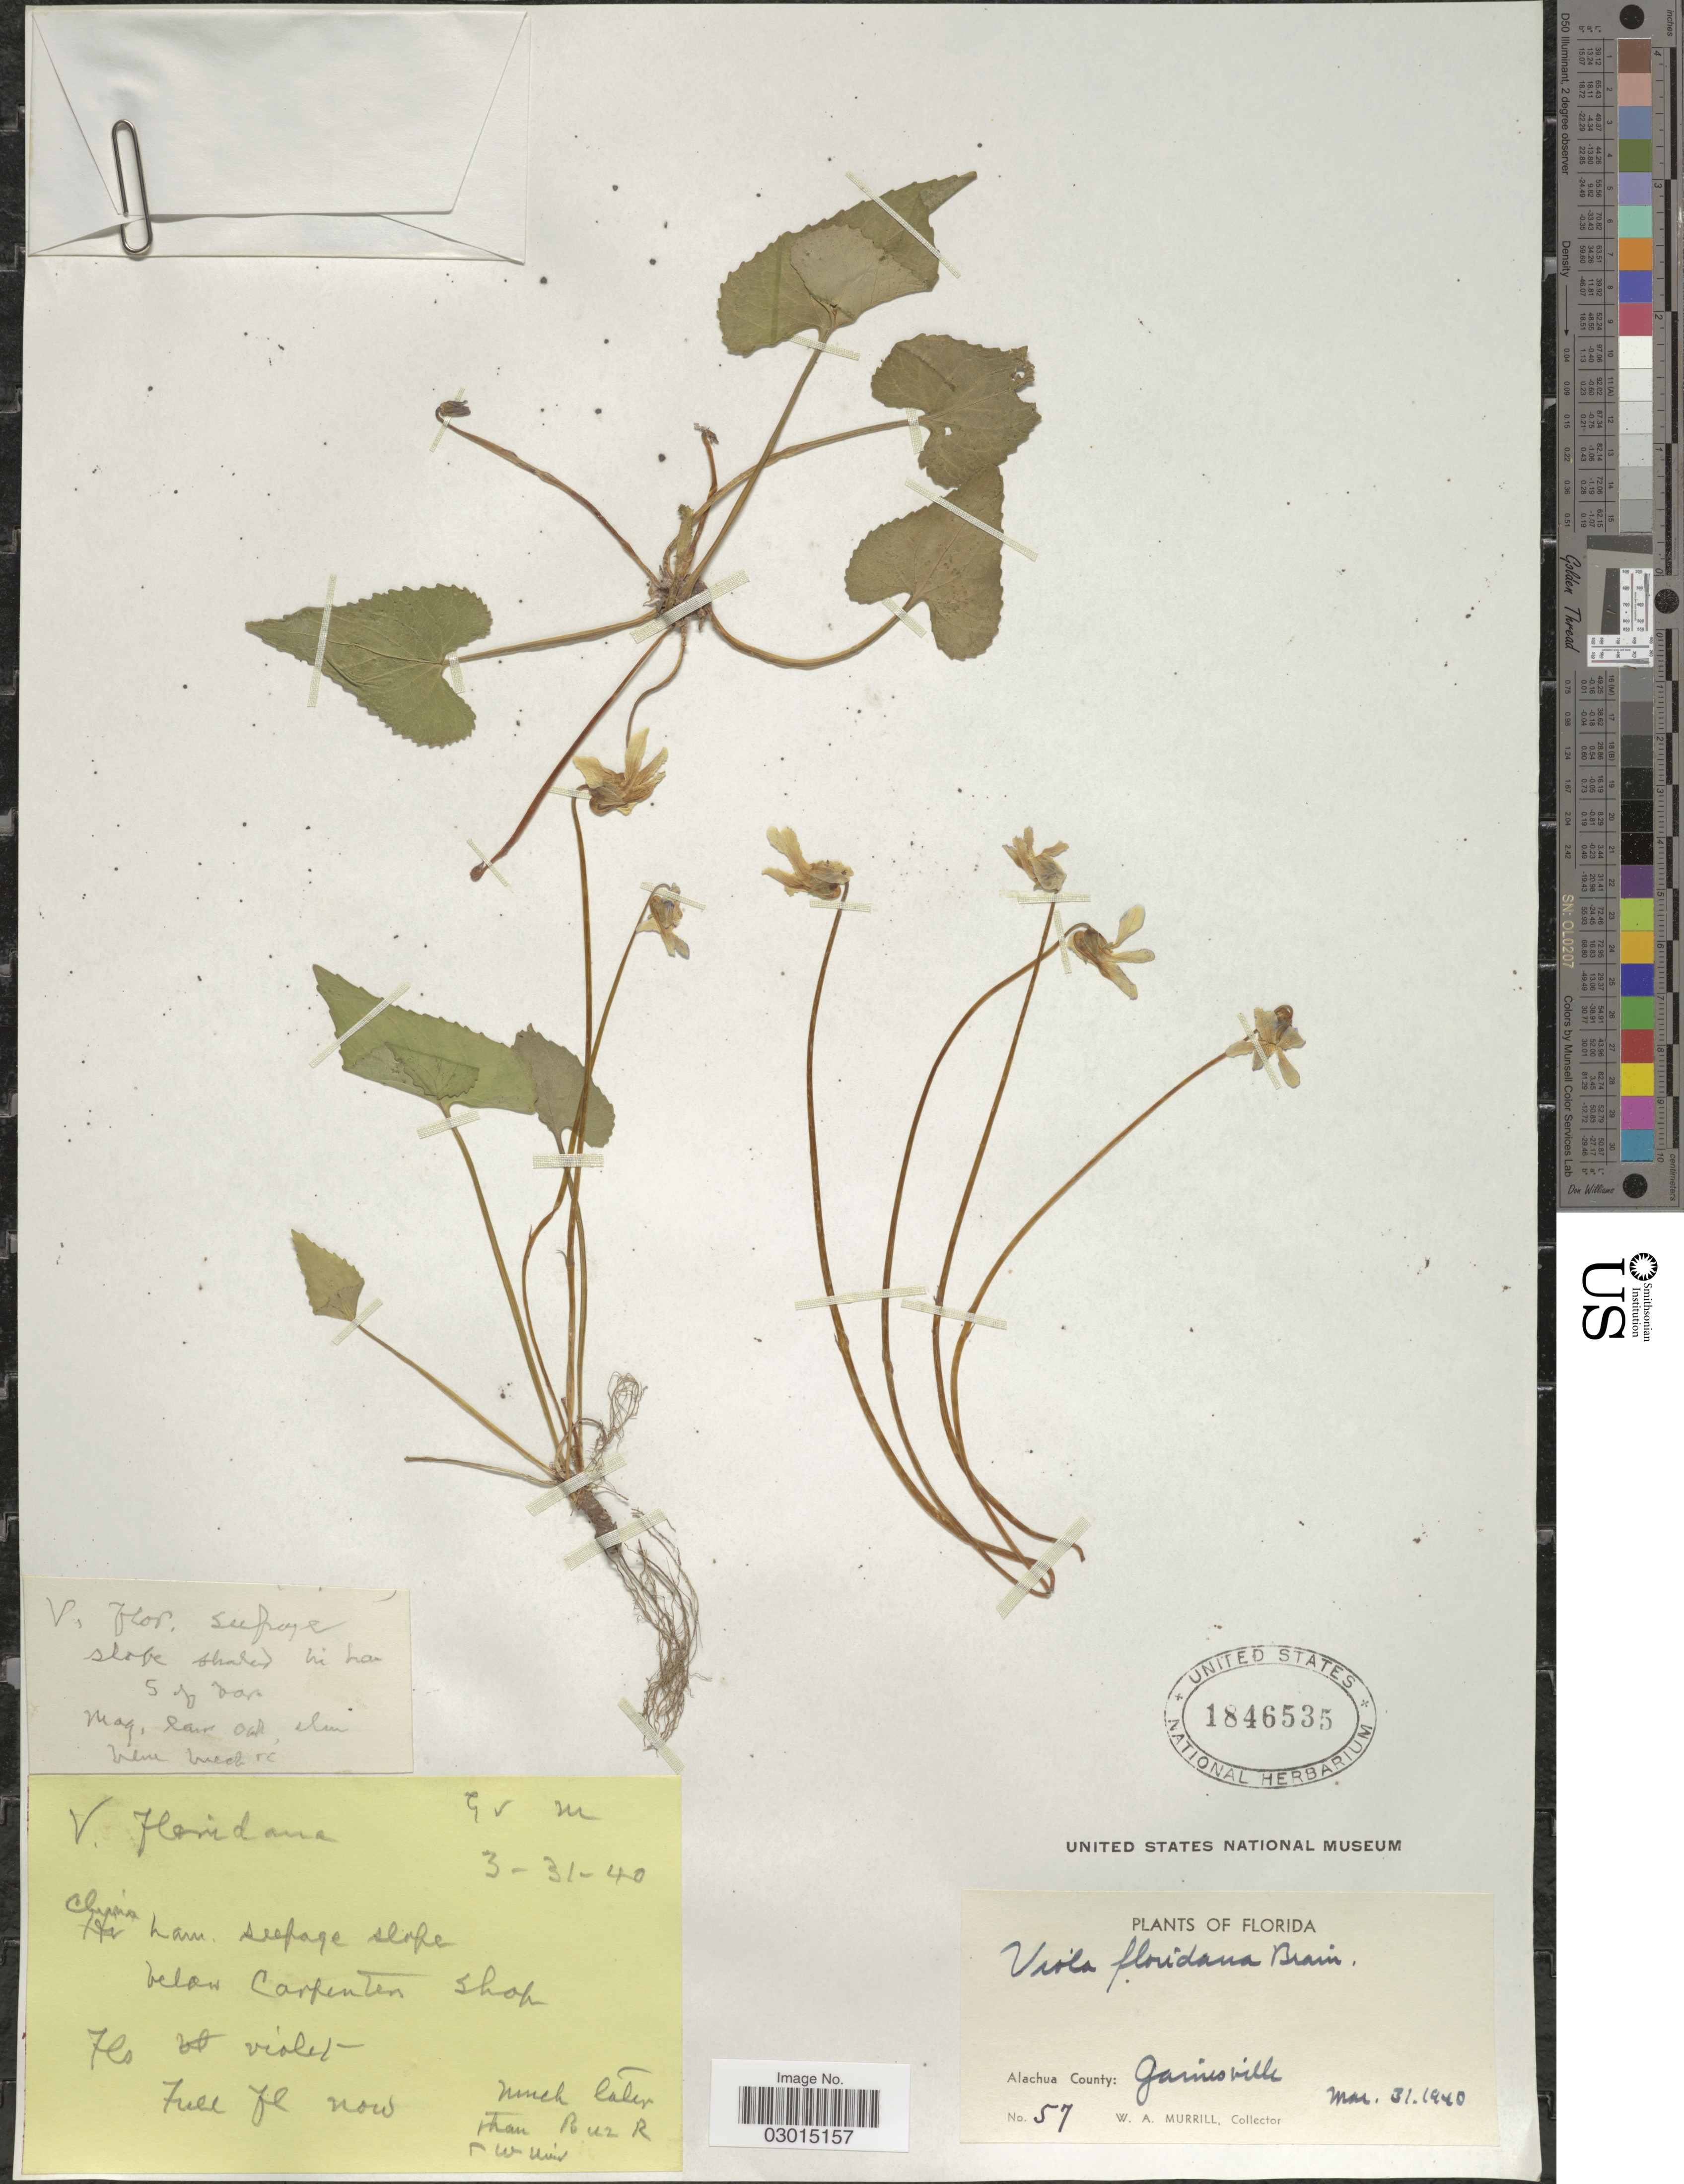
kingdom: Plantae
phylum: Tracheophyta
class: Magnoliopsida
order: Malpighiales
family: Violaceae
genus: Viola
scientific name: Viola floridana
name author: Brainerd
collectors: W. A. Murrill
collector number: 57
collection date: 1940-03-31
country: United States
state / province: Florida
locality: Alachua County: Gainesville.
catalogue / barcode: US 1846535